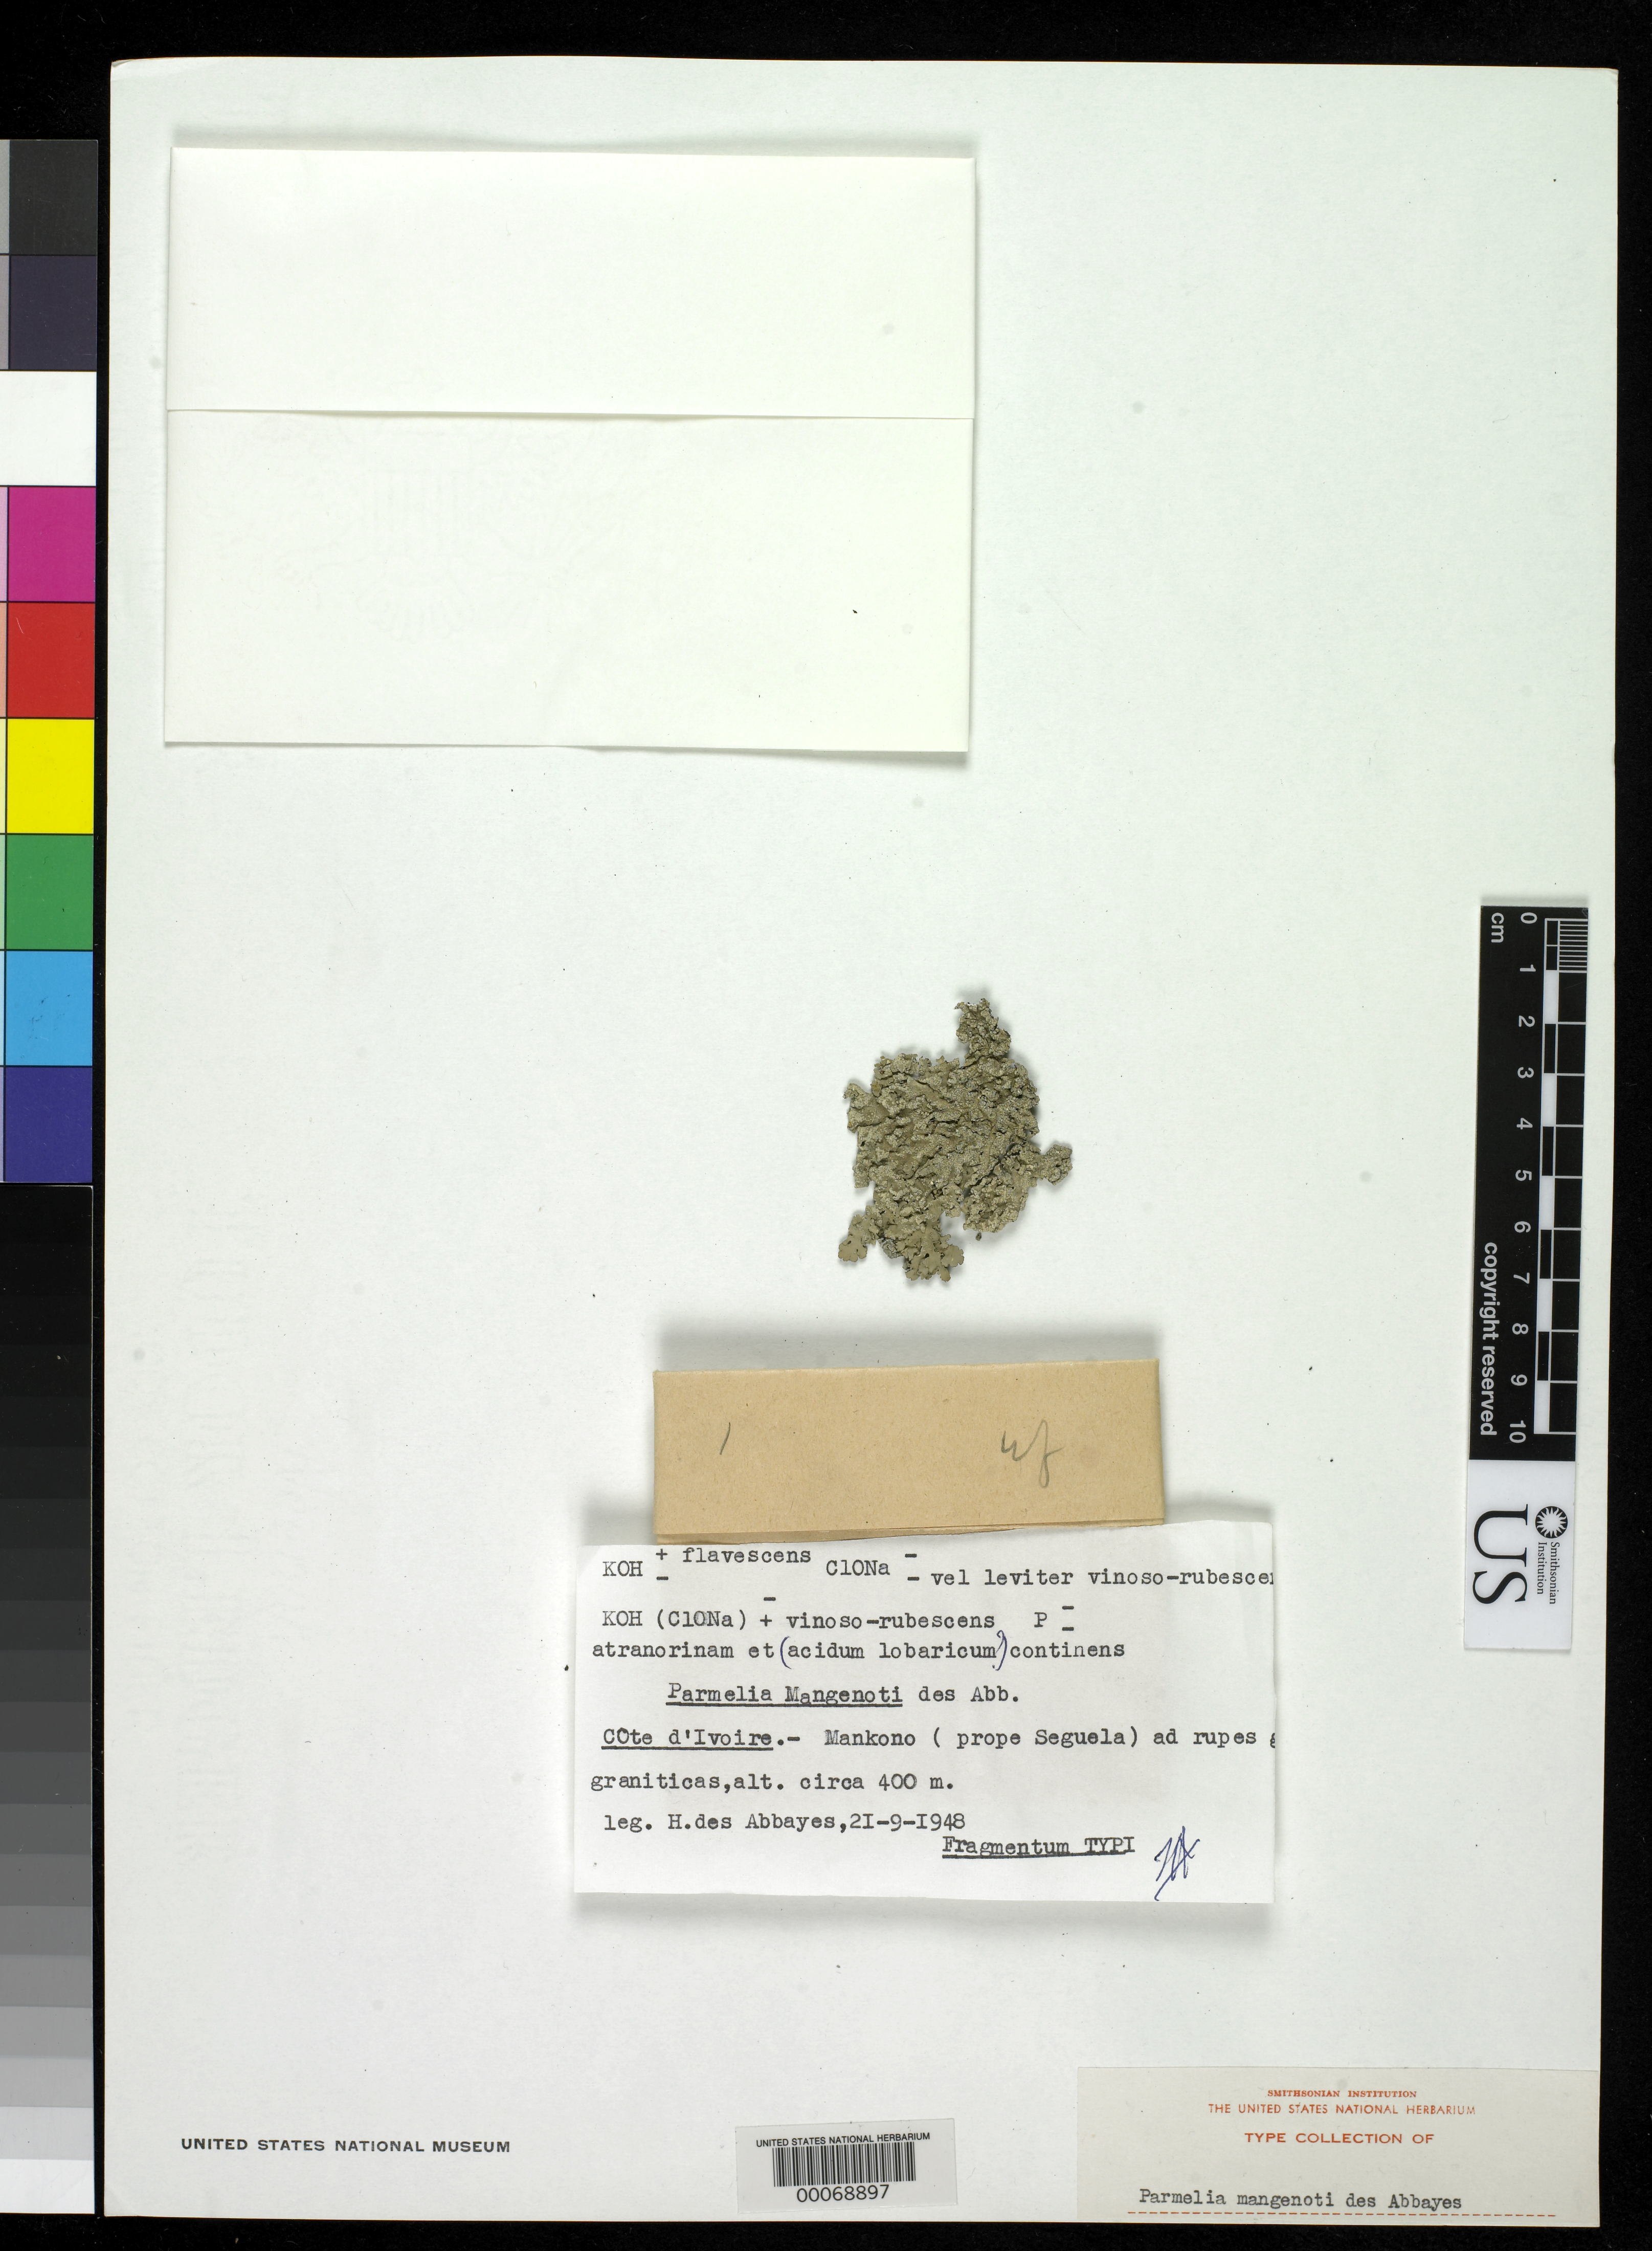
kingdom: Fungi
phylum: Ascomycota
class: Lecanoromycetes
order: Lecanorales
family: Parmeliaceae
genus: Parmelia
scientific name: Parmelia mangenotii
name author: Abbayes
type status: Type Fragment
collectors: H. R. Abbayes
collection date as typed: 21 Sep 1948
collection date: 1948-09-21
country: Ivory Coast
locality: Mankono (prope Seguela) ad rupus graniticas. [Mankono (near Seguela) at granitic crag/rock]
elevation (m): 400